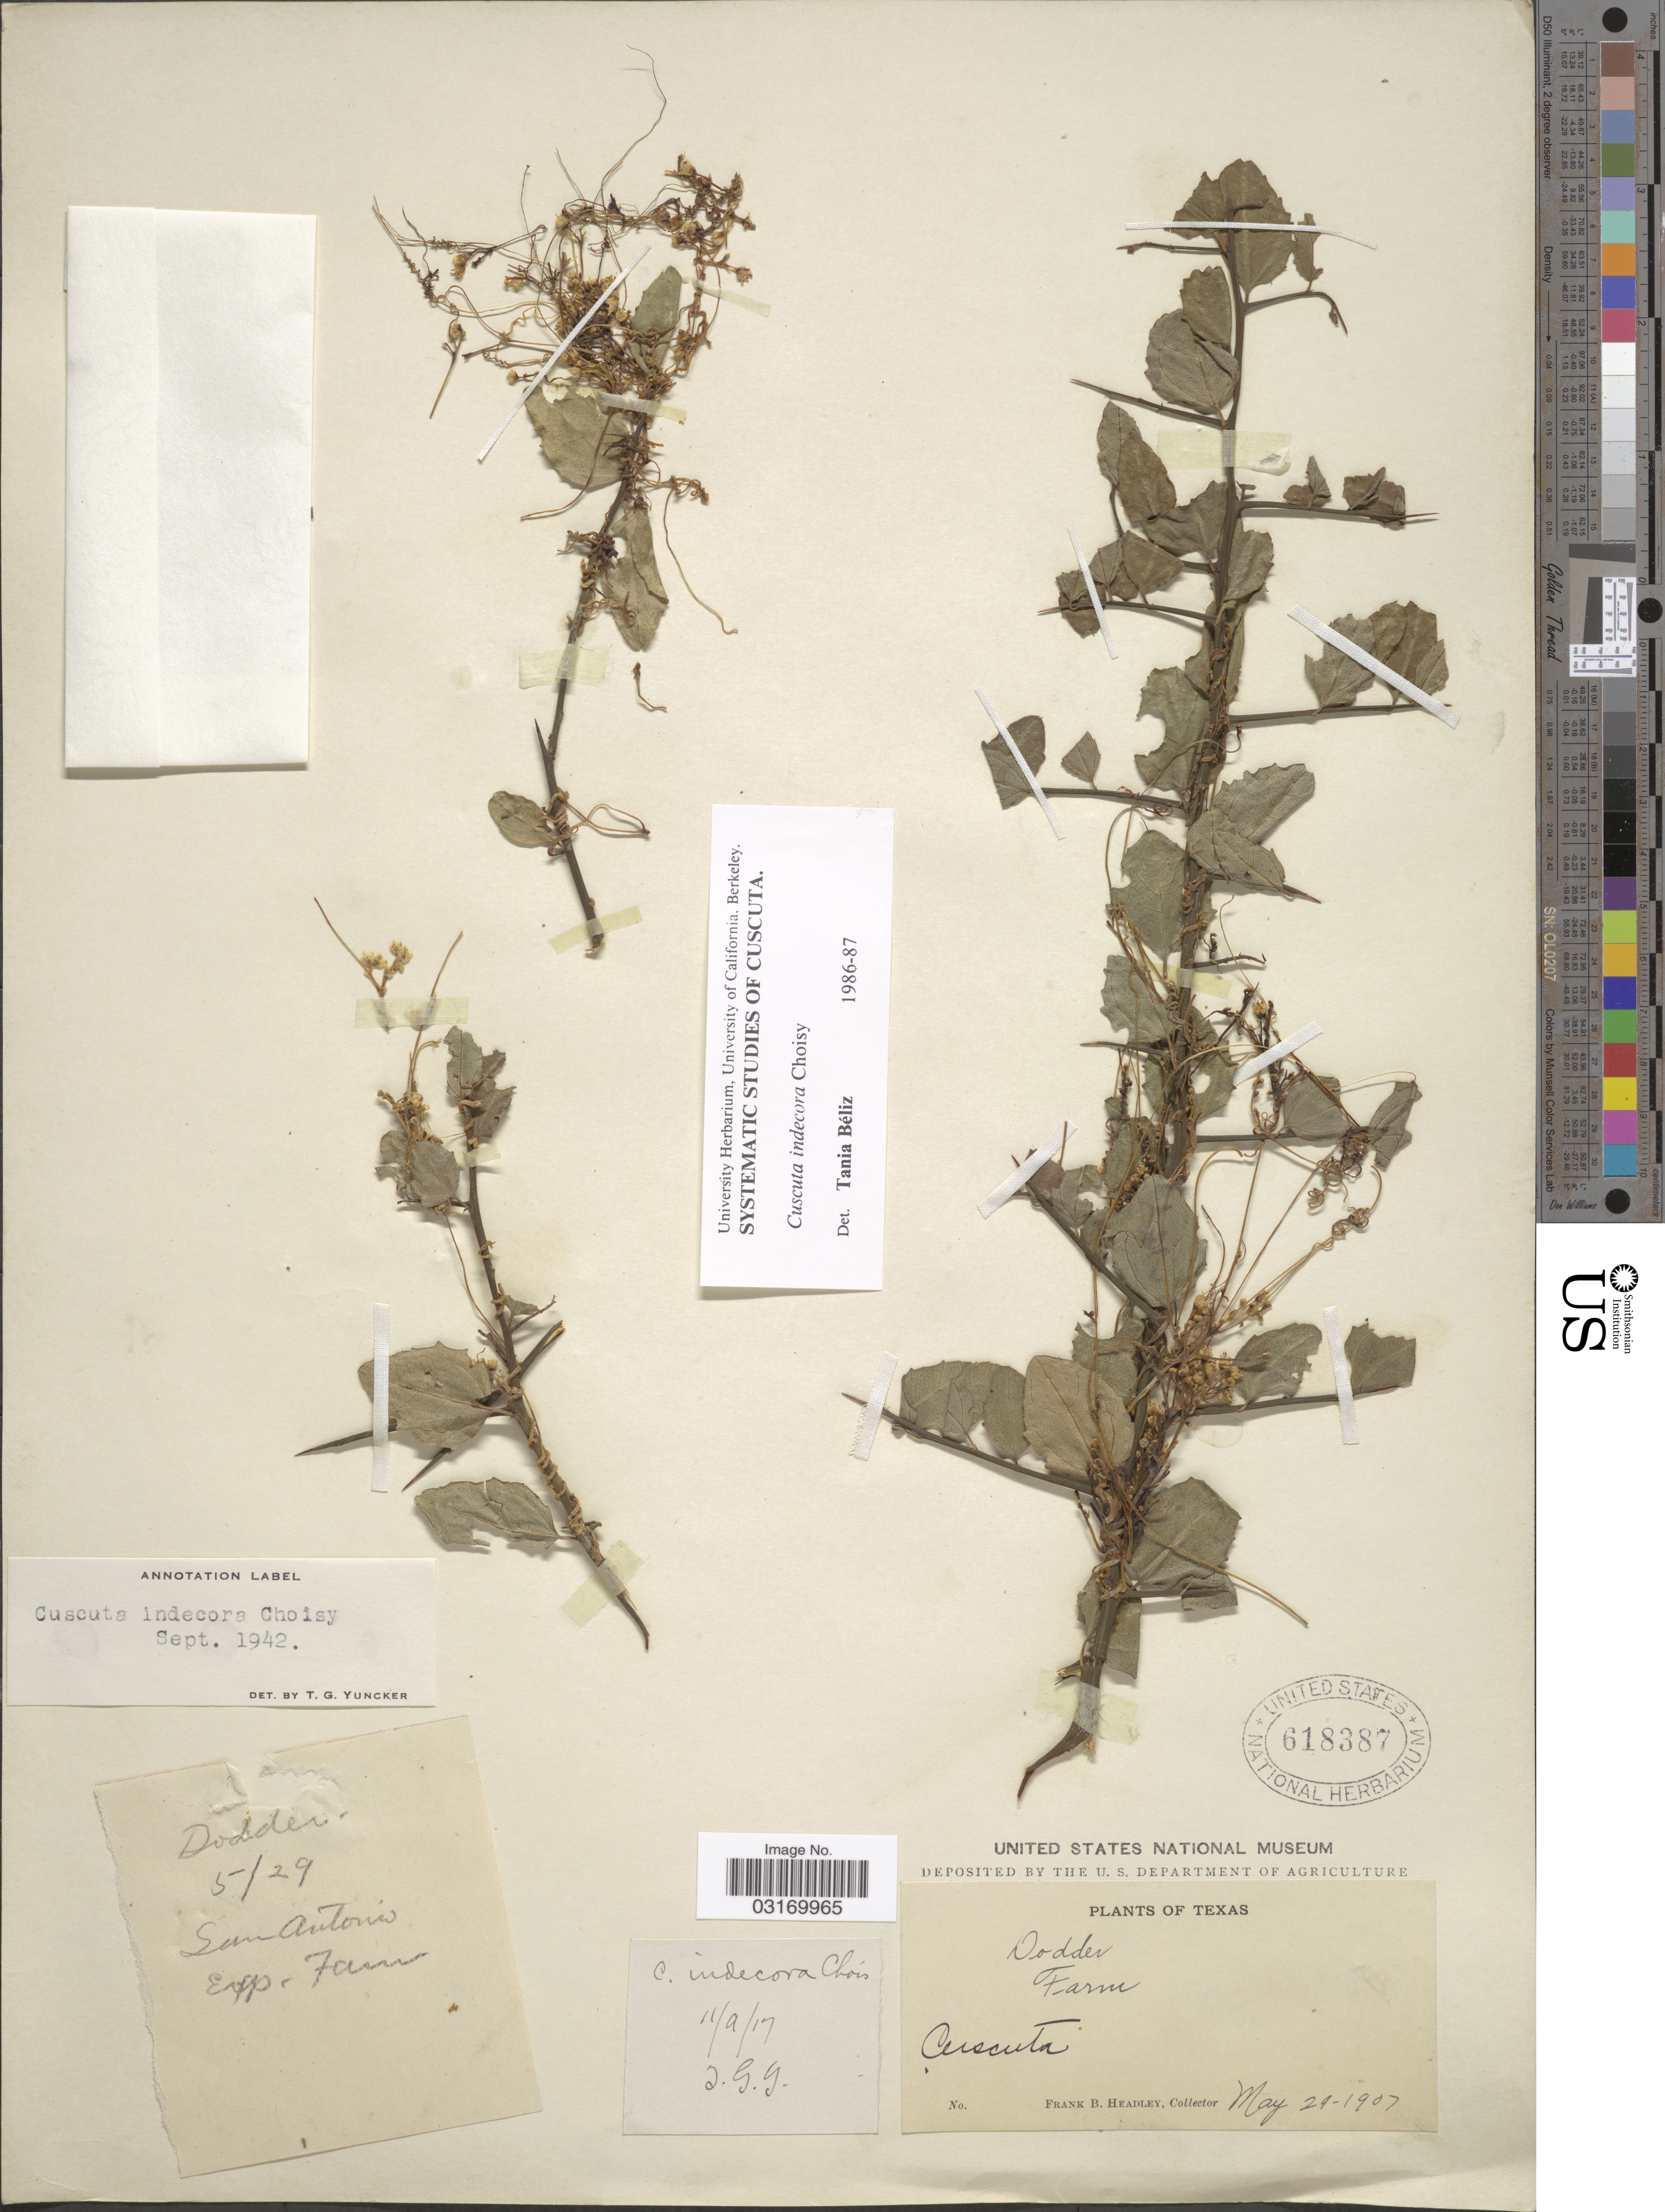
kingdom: Plantae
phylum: Tracheophyta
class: Magnoliopsida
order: Solanales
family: Convolvulaceae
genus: Cuscuta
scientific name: Cuscuta indecora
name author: Choisy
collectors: F. B. Headley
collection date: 1907-05-29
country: United States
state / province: Texas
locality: San Antonio.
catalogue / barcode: US 618387